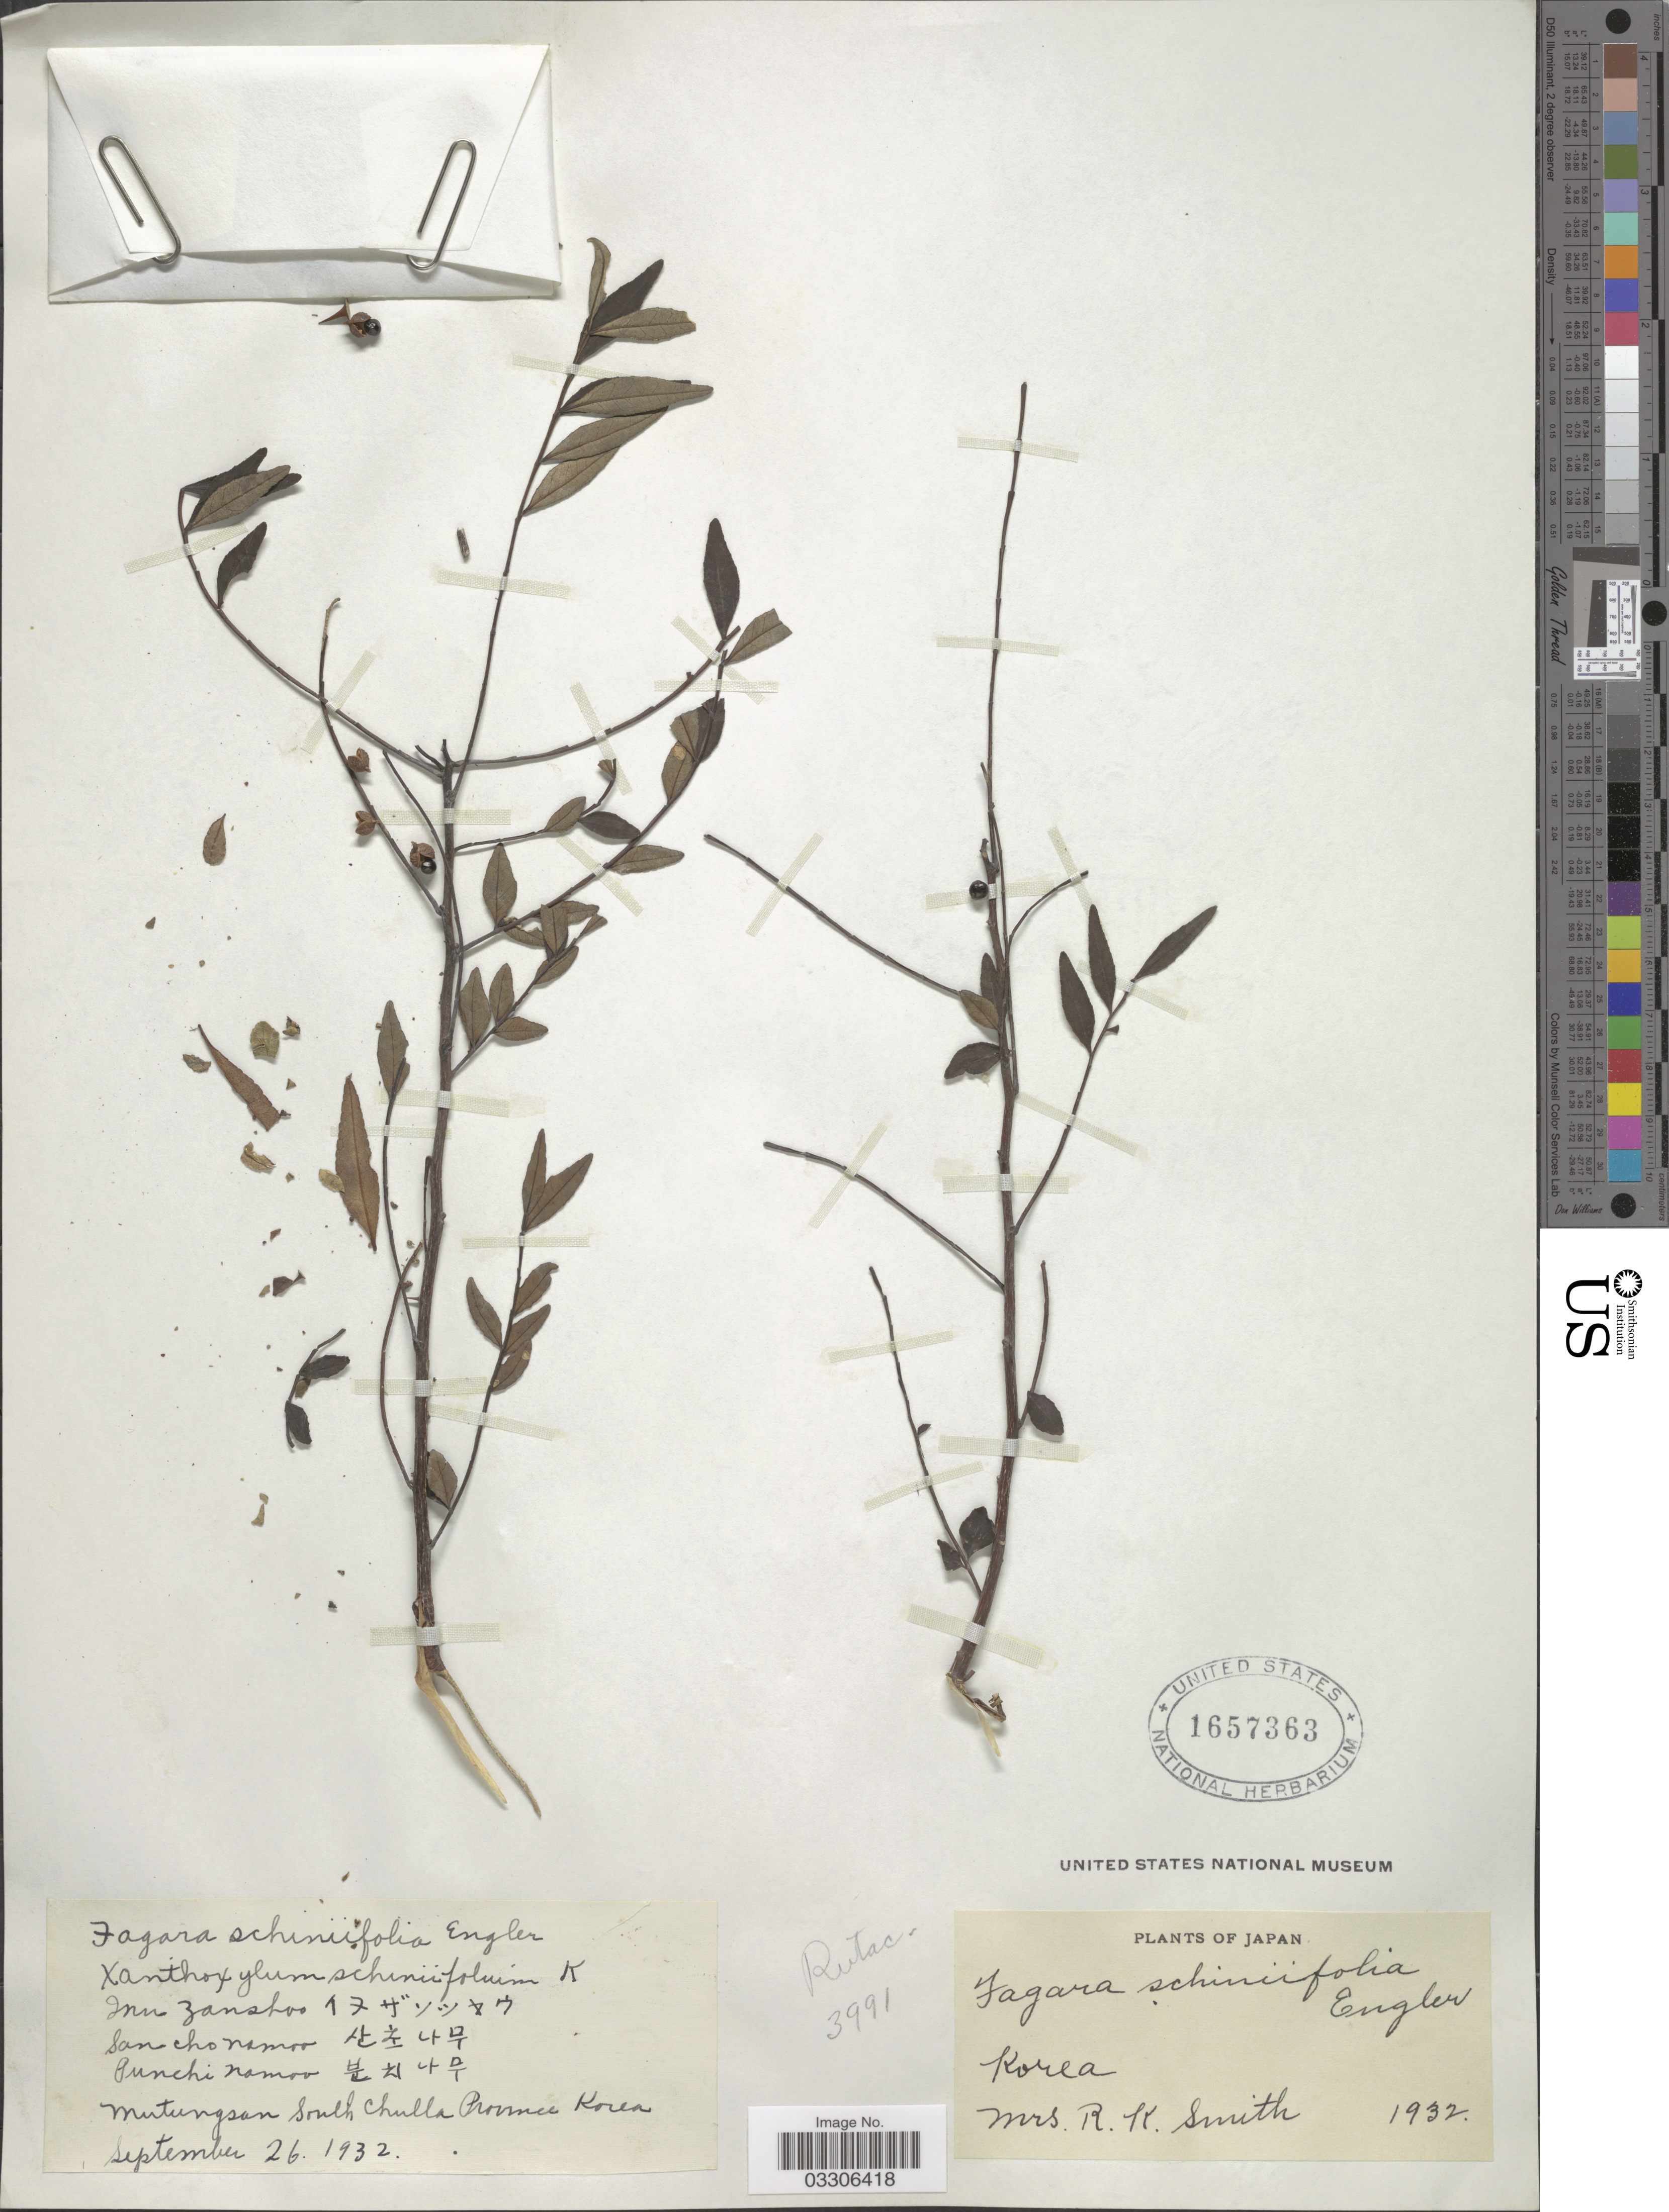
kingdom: Plantae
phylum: Tracheophyta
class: Magnoliopsida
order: Sapindales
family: Rutaceae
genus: Zanthoxylum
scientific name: Zanthoxylum schinifolium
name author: Siebold & Zucc.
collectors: Mrs. R. K. Smith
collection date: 1932-09-26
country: South Korea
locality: Mutungsan South Chulla Province.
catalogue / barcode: US 1657363